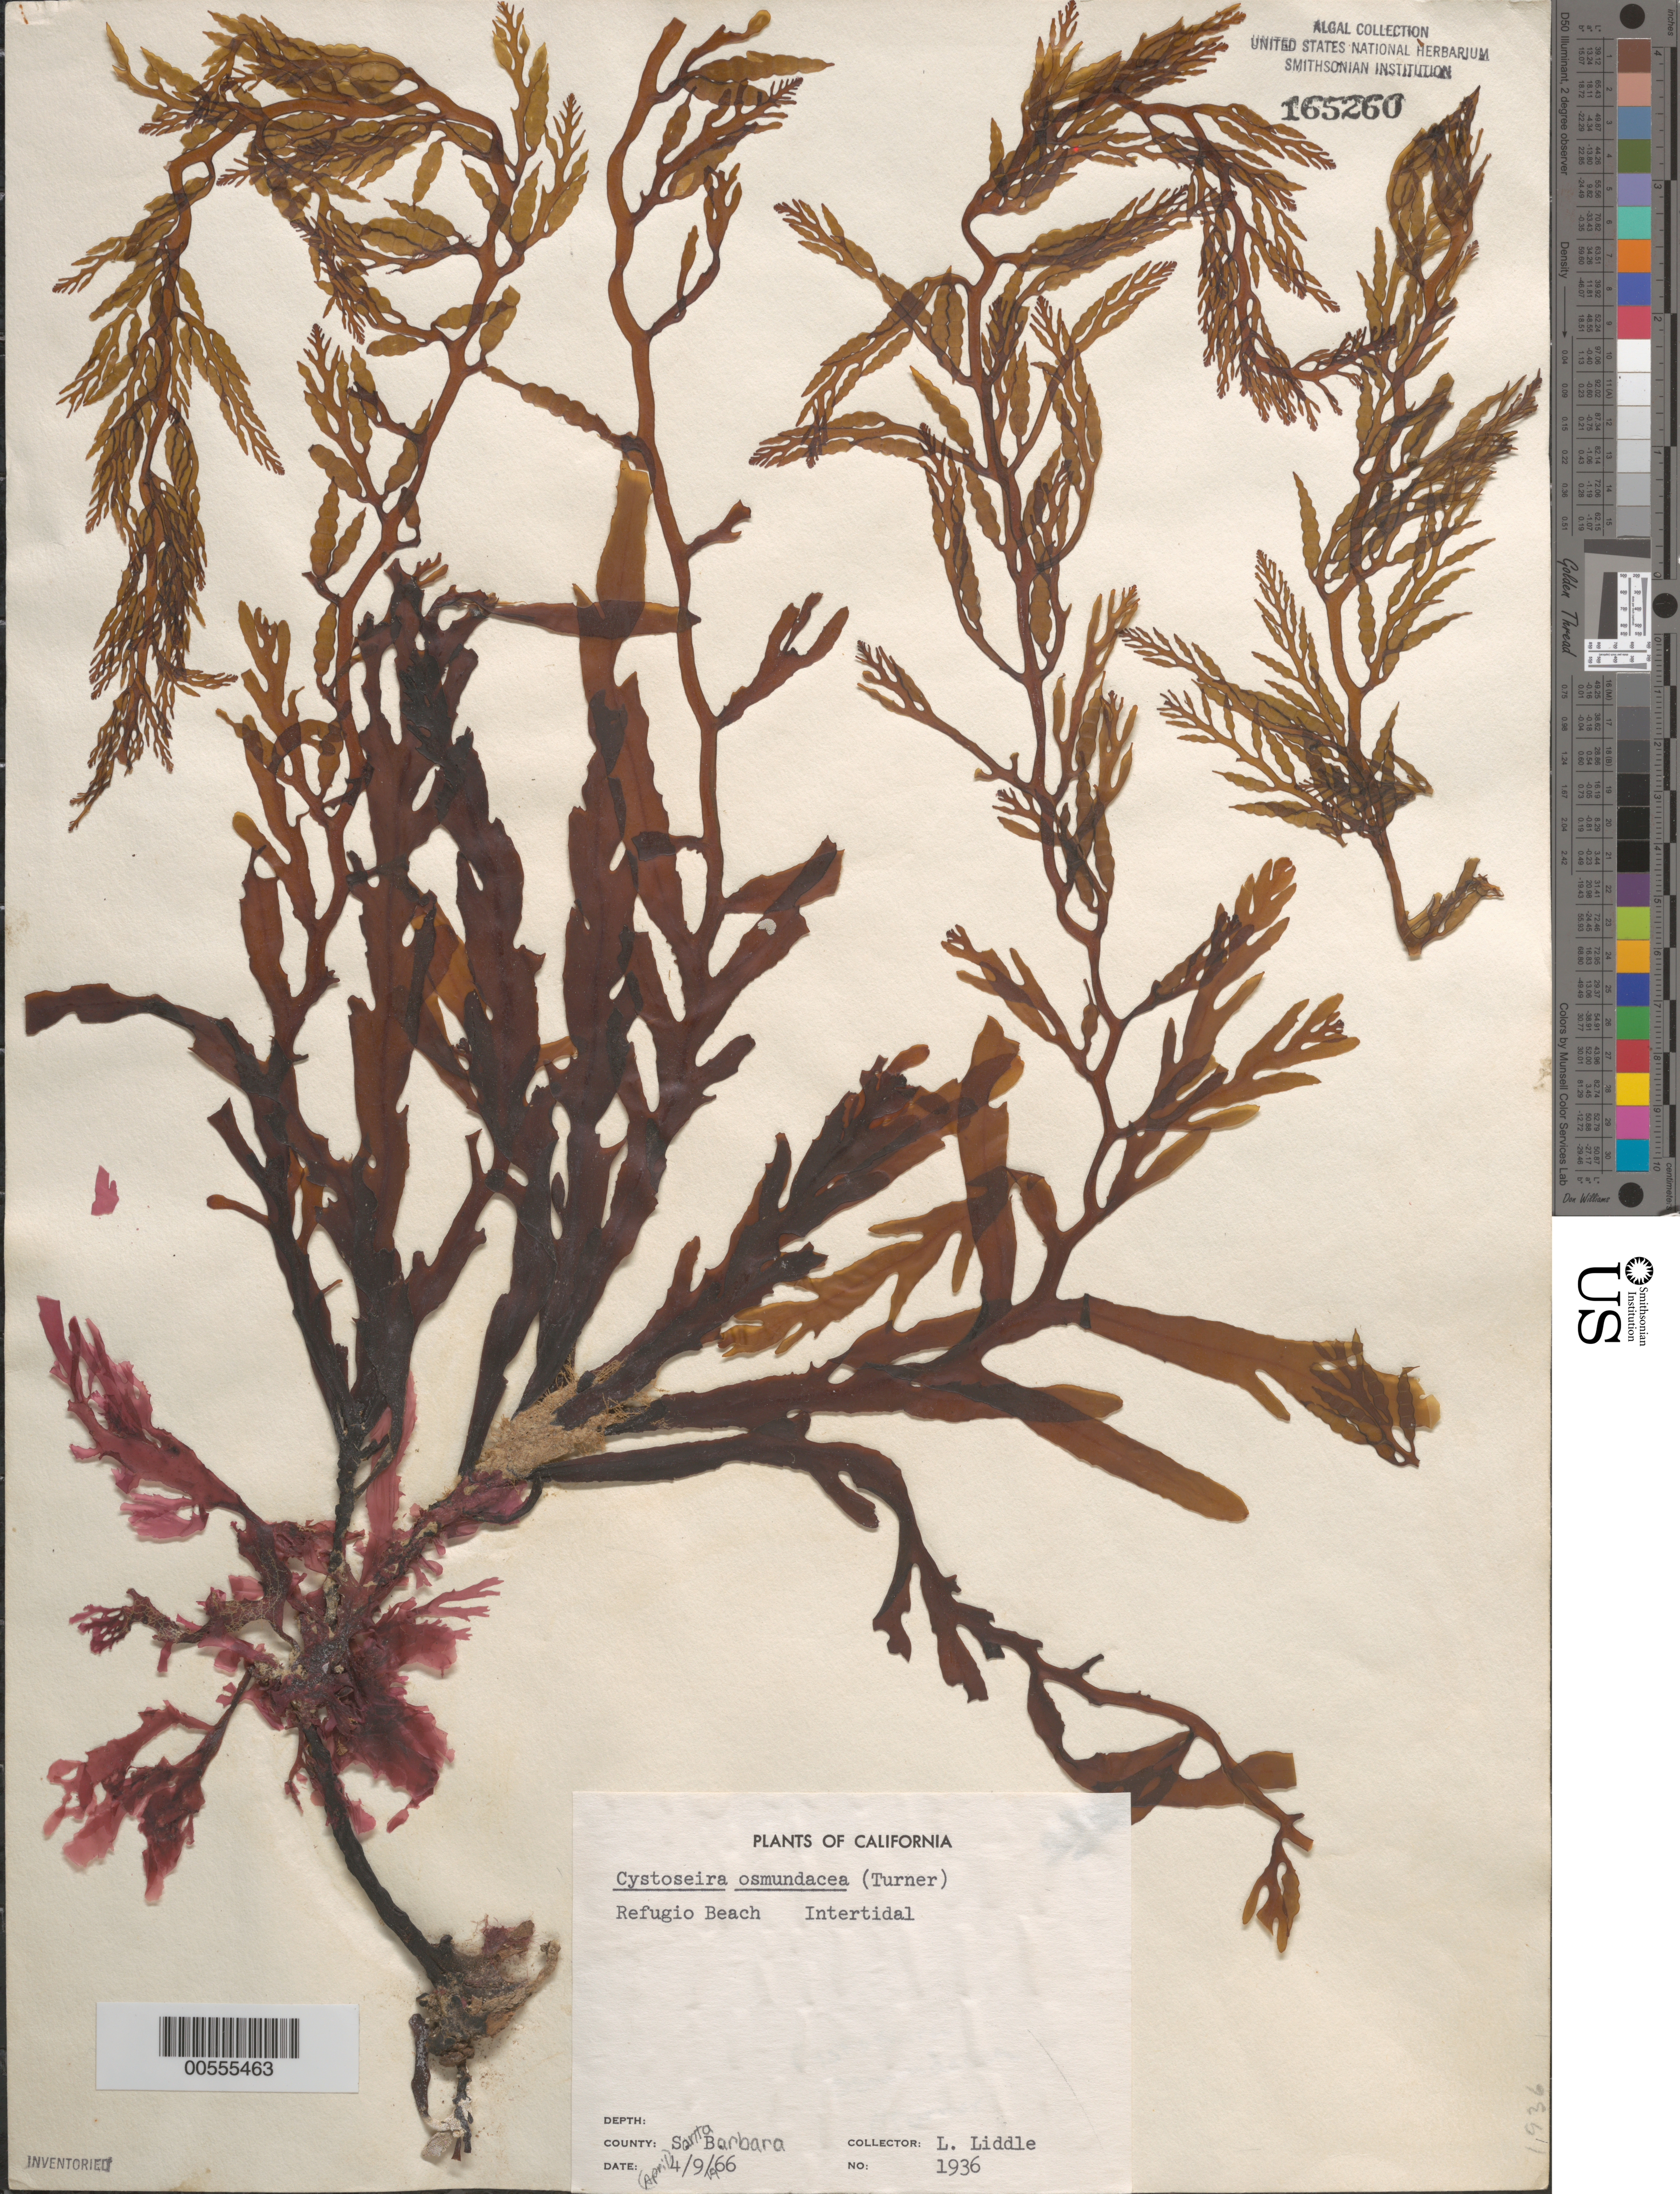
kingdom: Chromista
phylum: Ochrophyta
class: Phaeophyceae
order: Fucales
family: Sargassaceae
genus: Cystoseira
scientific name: Cystoseira osmundacea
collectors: L. Liddle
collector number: Neushul 1936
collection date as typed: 09 Apr 1966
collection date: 1966-04-09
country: United States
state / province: California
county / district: Santa Barbara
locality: Refugio Beach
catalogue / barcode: US 165260